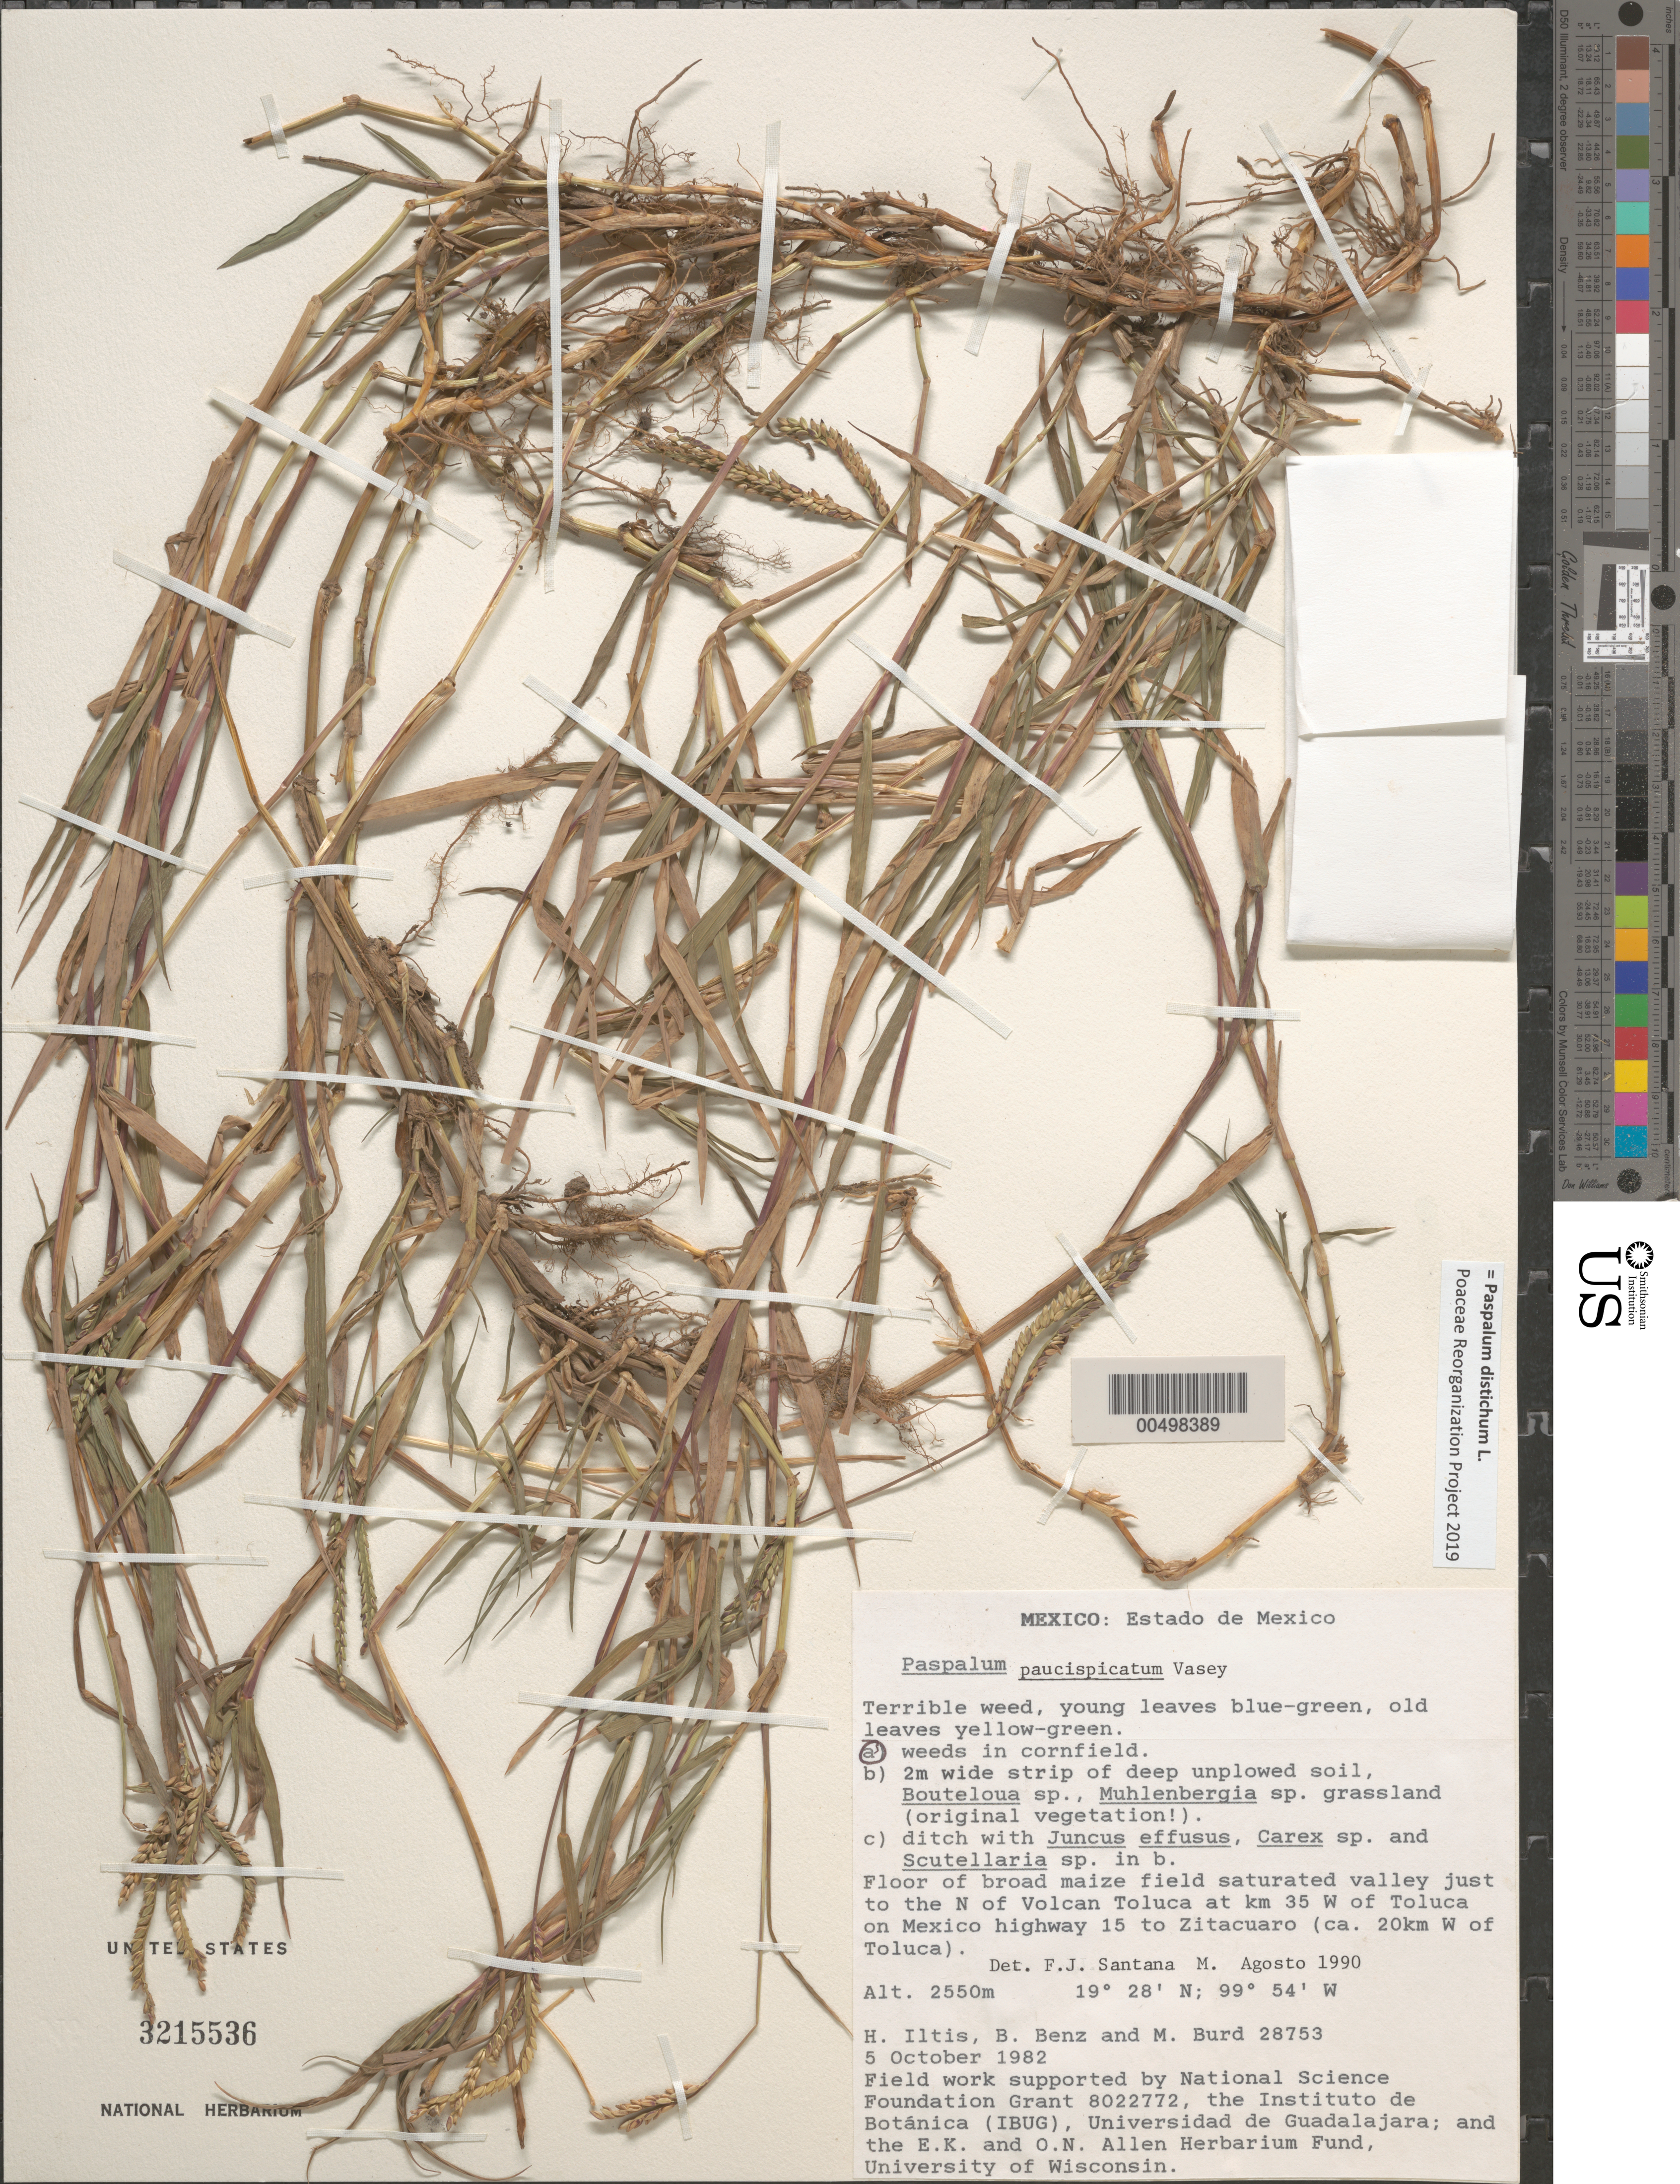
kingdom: Plantae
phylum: Tracheophyta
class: Liliopsida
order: Poales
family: Poaceae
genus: Paspalum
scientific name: Paspalum paucispicatum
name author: Vasey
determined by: Santana M., F. J.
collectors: H. H. Iltis, B. Benz & M. Burd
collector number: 28753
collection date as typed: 5 Oct 1982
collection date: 1982-10-05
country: Mexico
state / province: México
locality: Just to the N of Volcan Toluca at km 35 W of Toluca on Mexican hwy 15 to Zitacuaro (ca. 20 km W of Toluca).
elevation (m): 2550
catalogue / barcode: US 3215536